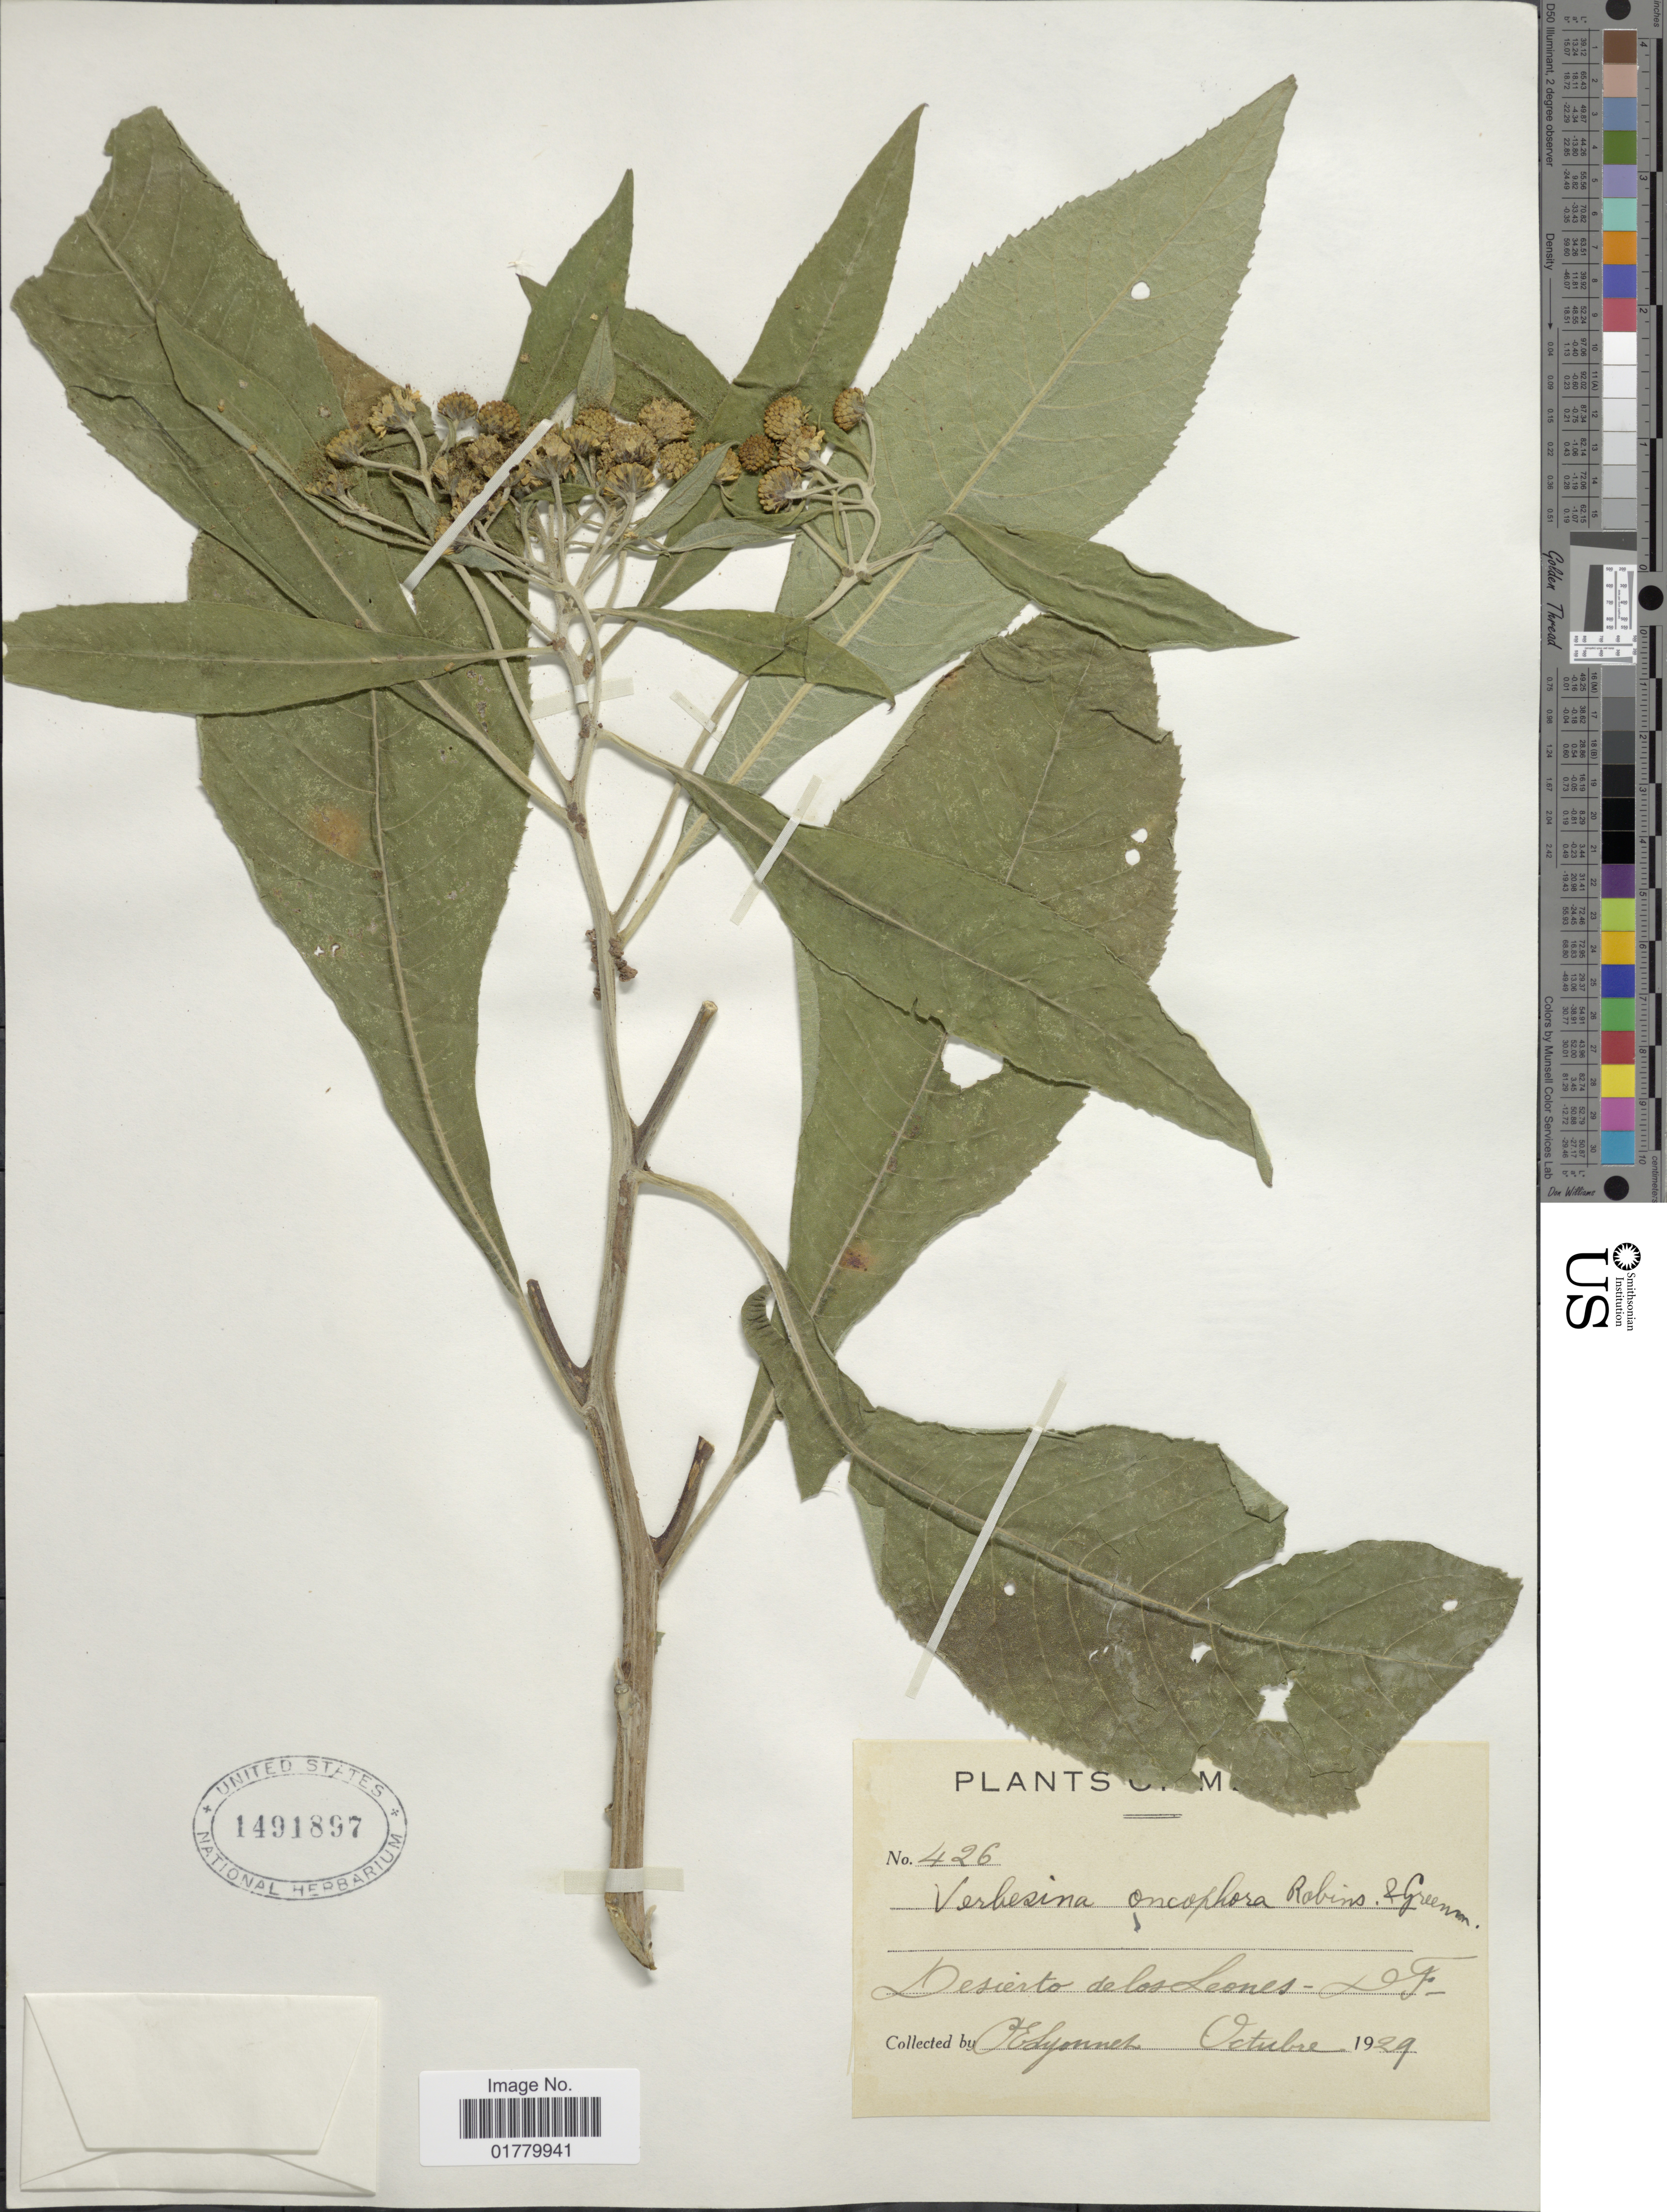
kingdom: Plantae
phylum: Tracheophyta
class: Magnoliopsida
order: Asterales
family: Asteraceae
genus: Verbesina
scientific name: Verbesina oncophora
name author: B.L. Rob. & Seaton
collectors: P. Lyonnet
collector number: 426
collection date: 1929-10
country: Mexico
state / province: Distrito Federal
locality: Desierto de los Leones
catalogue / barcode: US 1491897